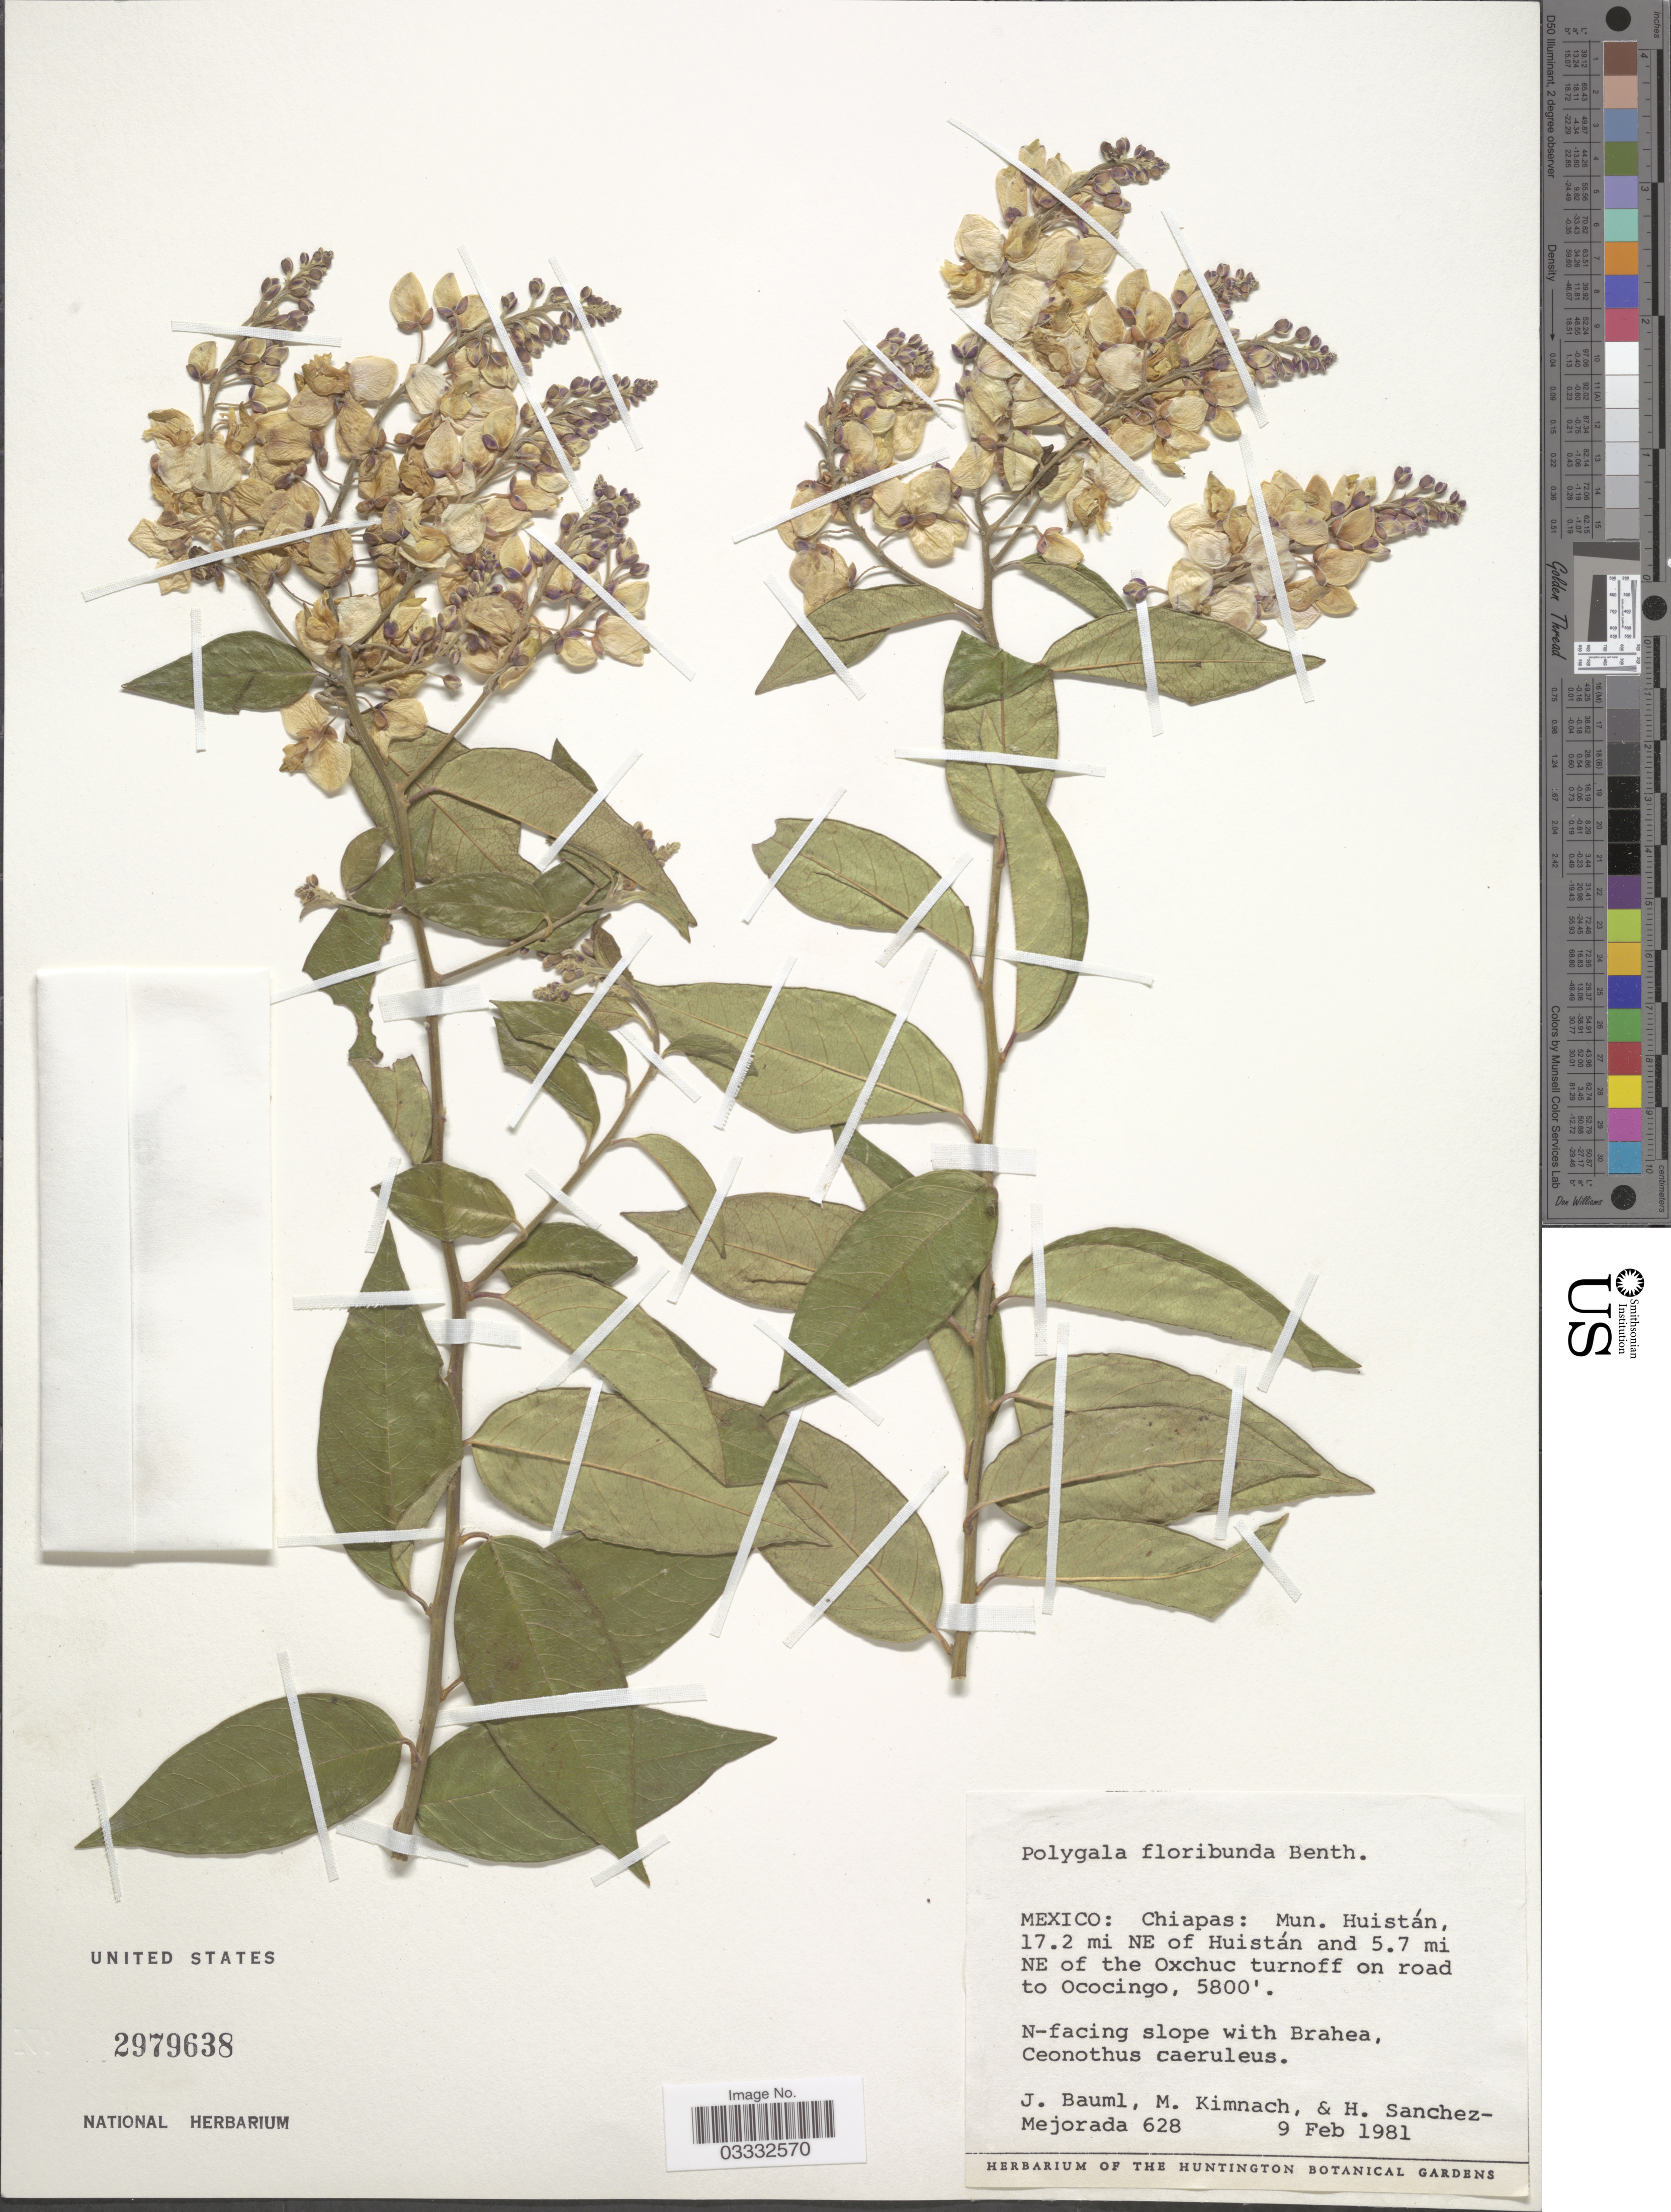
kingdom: Plantae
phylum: Tracheophyta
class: Magnoliopsida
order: Fabales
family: Polygalaceae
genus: Asemeia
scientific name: Asemeia floribunda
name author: (Benth.) J.F.B. Pastore & J.R. Abbott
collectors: J. Bauml, M. W. Kimnach & H. Sánchez-Mejorada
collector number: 628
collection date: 1981-02-09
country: Mexico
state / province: Chiapas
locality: Mun. Huistán. 17.2 mi NE of Huistán and 5.7 mi NE of the Oxchuc turnoff on road to Ococingo.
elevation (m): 1768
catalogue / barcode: US 2979638